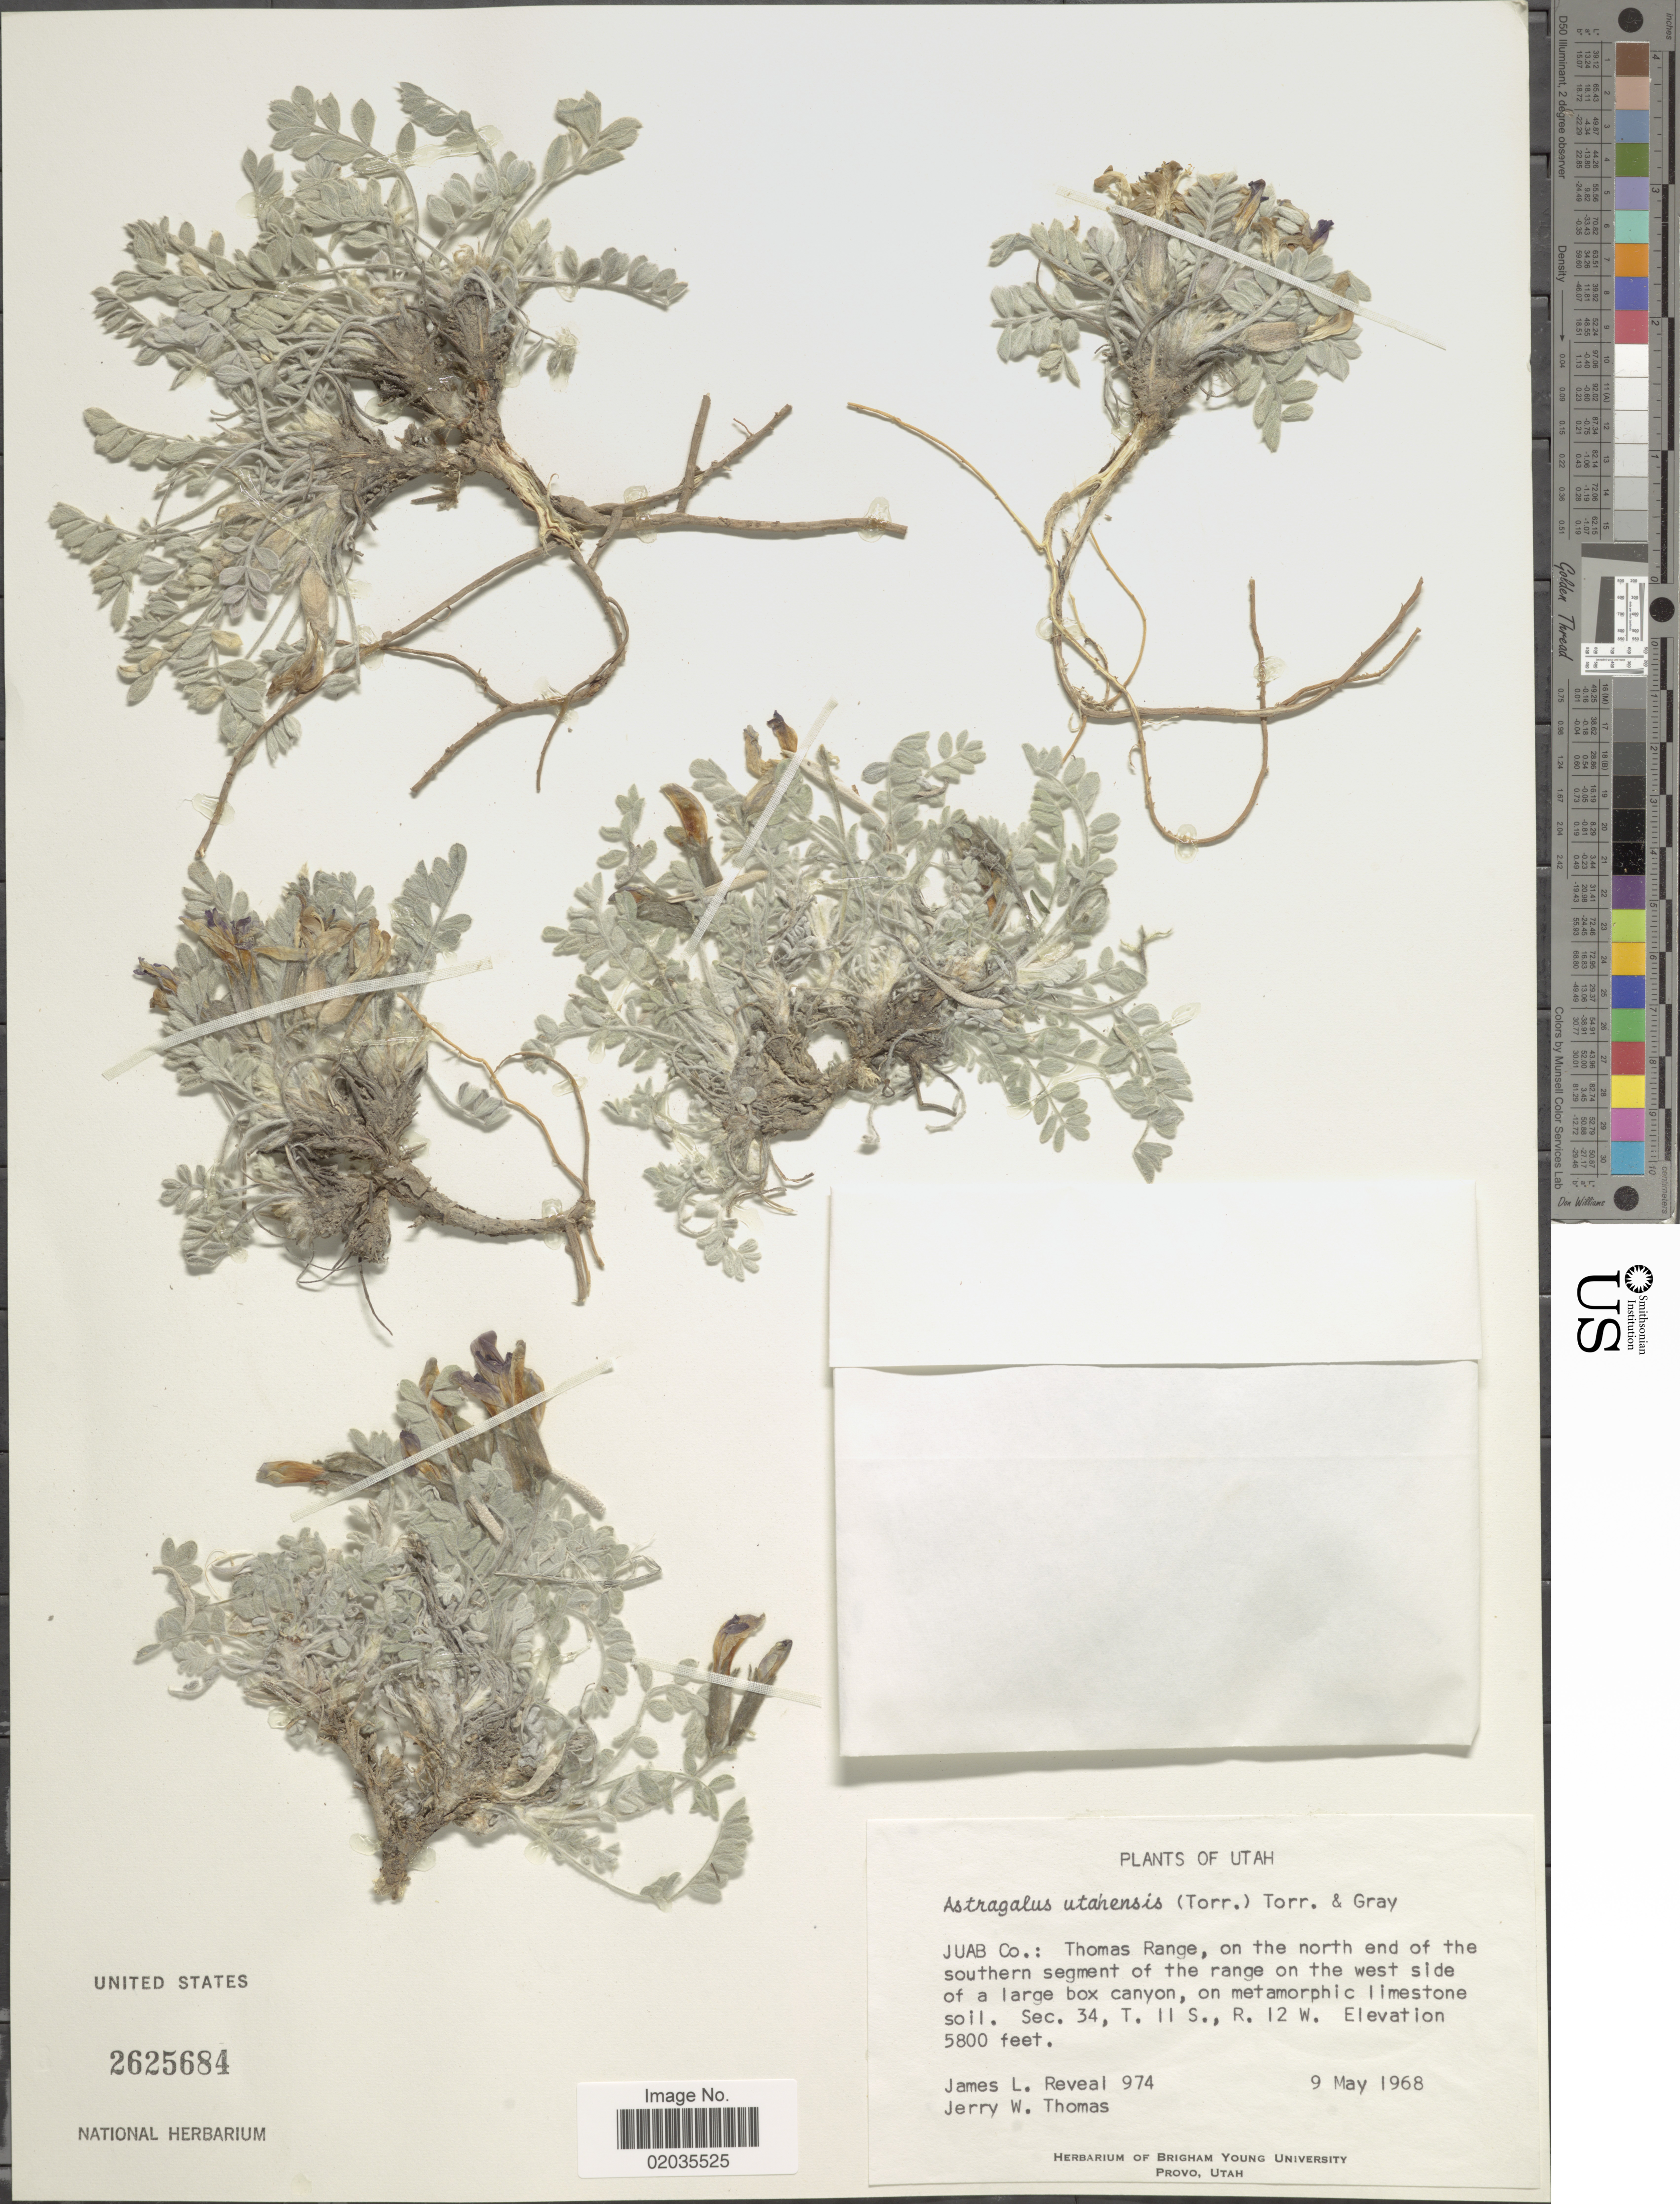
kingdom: Plantae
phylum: Tracheophyta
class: Magnoliopsida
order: Fabales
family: Fabaceae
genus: Astragalus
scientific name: Astragalus utahensis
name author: (Torr.) Torr. & A. Gray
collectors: J. L. Reveal & J. W. Thomas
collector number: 974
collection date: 1968-05-09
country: United States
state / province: Utah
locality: Juab Co.: Thomas Range, on the north end of the southern segment of the range on the west side of a large box canyon, on metamorphic limestone soil. Sec. 34, T. 11 S., R. 12 W.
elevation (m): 1768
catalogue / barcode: US 2625684